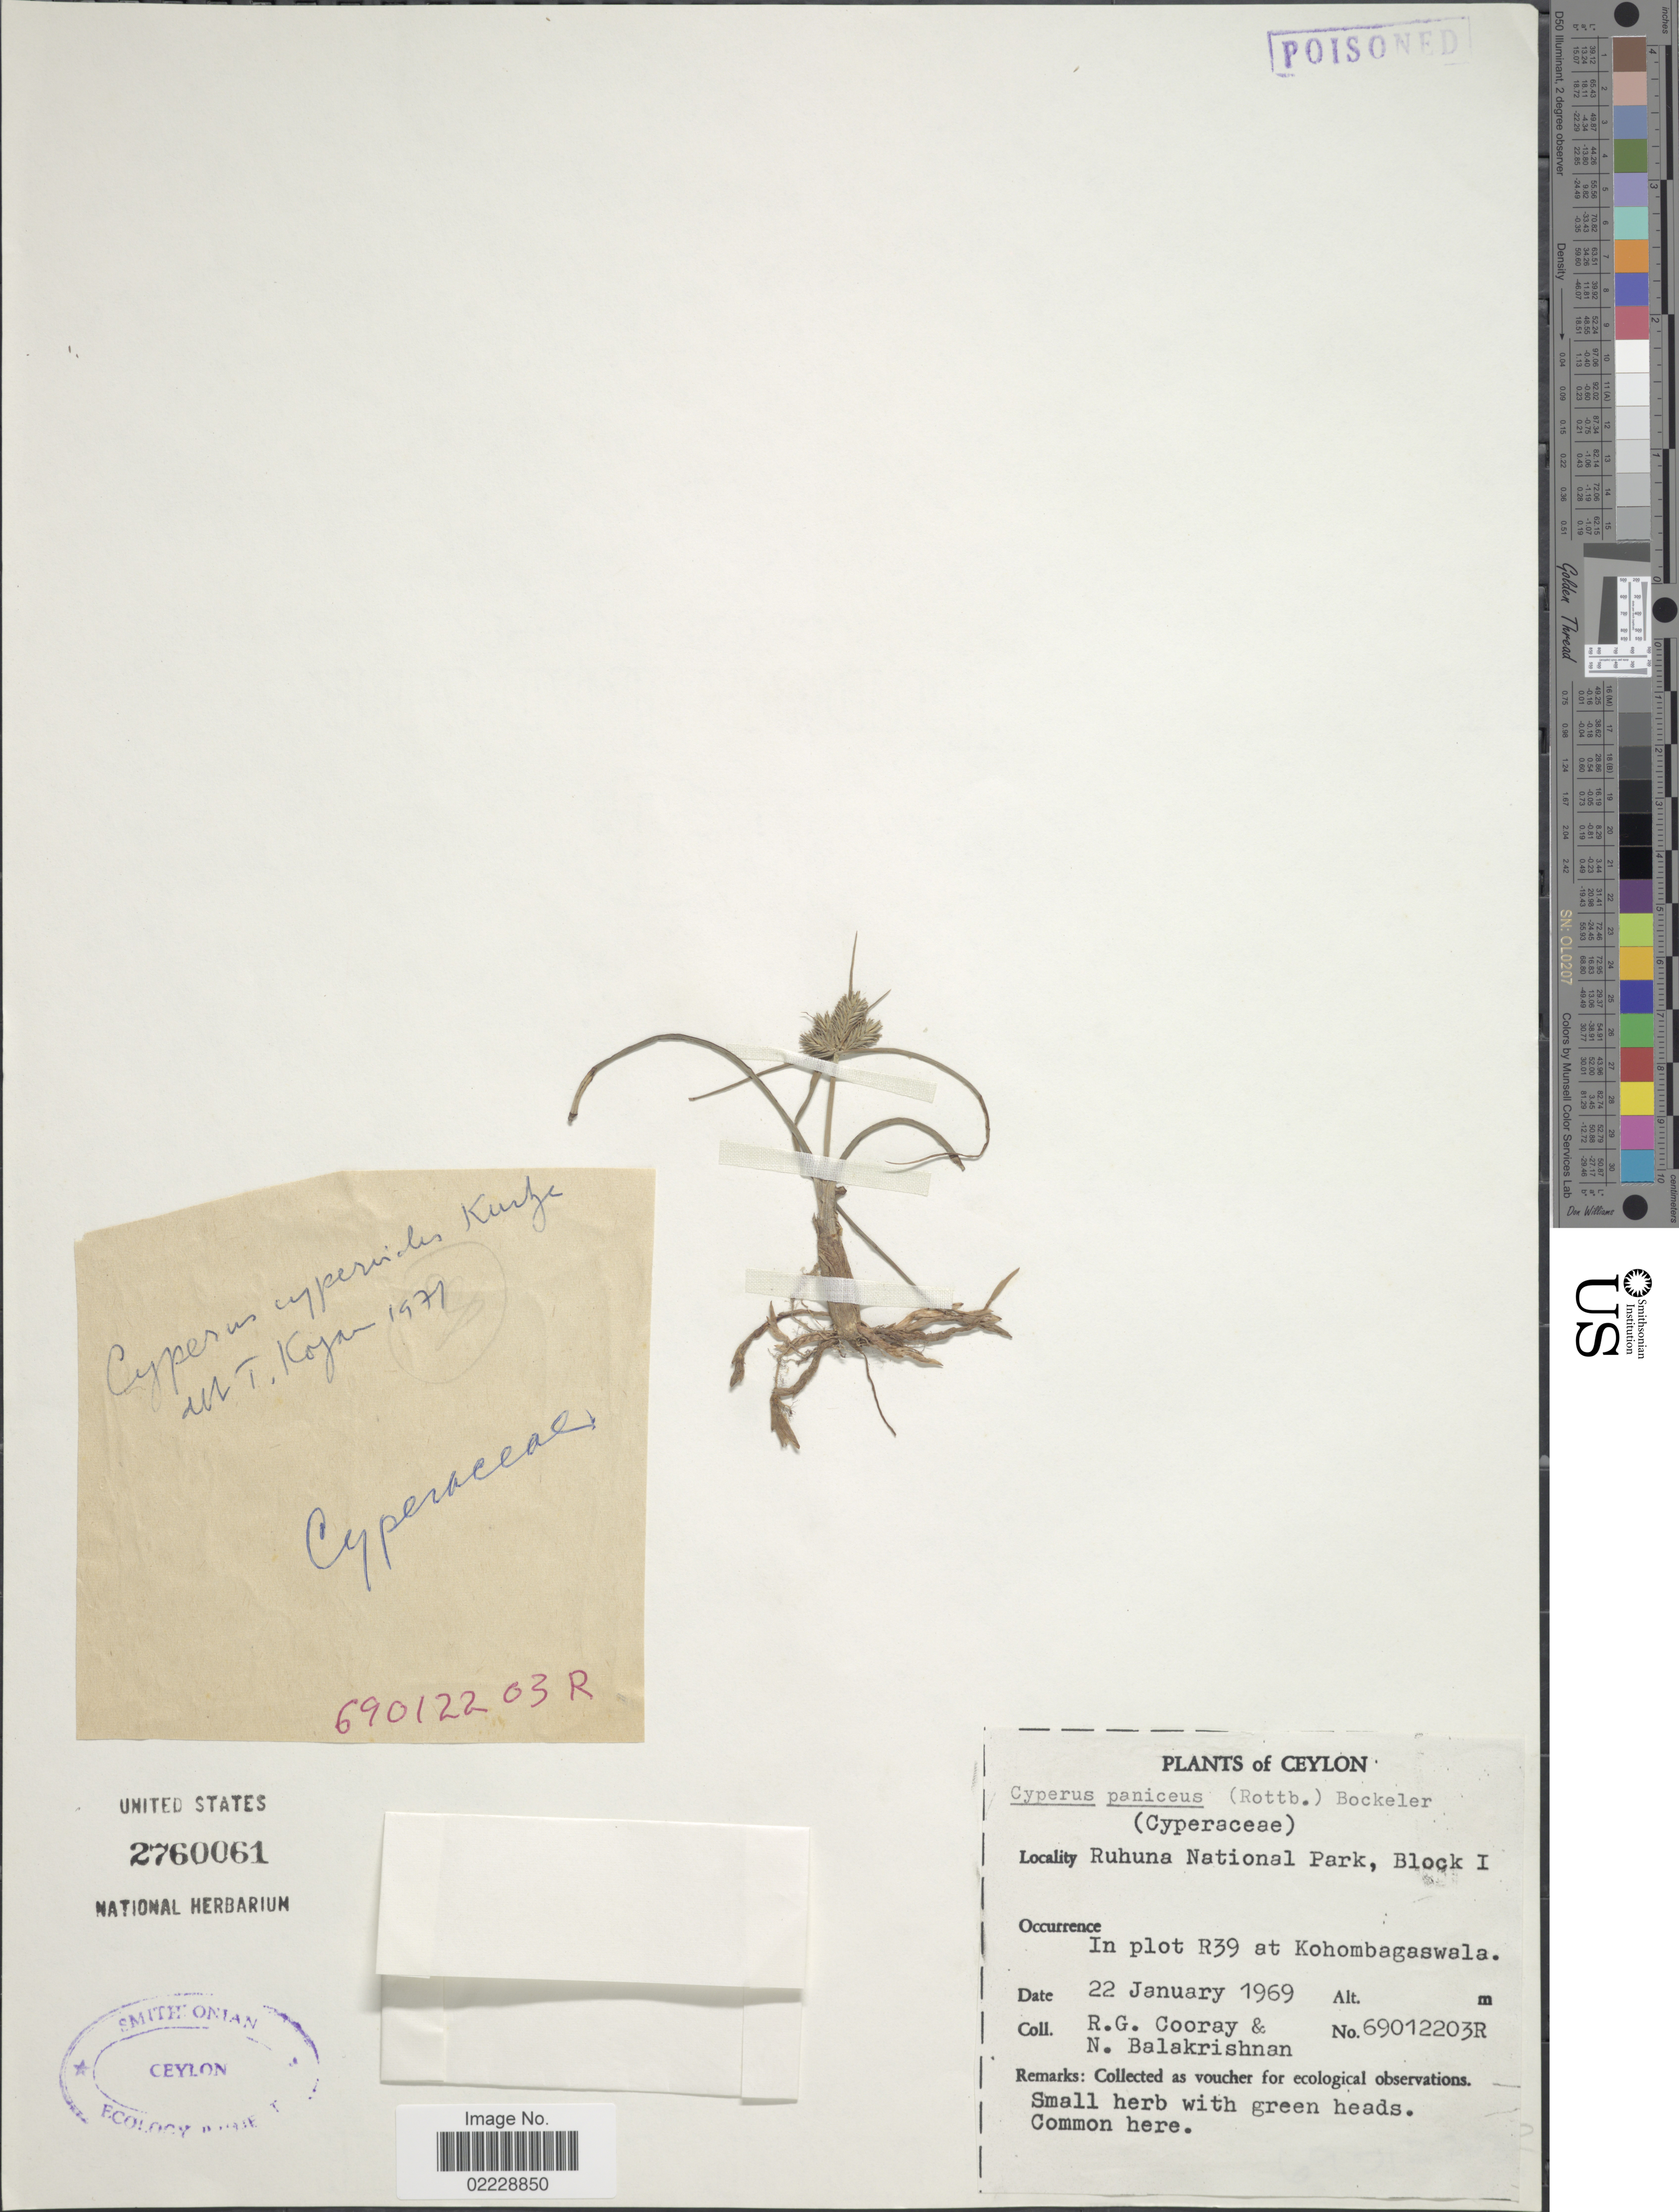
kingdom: Plantae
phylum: Tracheophyta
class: Liliopsida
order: Poales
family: Cyperaceae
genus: Cyperus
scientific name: Cyperus paniceus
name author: (Rottb.) Boeckeler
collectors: R. Cooray & N. Balakrishnan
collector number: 69012203R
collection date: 1969-01-22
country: Sri Lanka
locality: Ceylon, Ruhuna National Park, Block I. In plot R39 at Kohombagaswala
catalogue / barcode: US 2760061